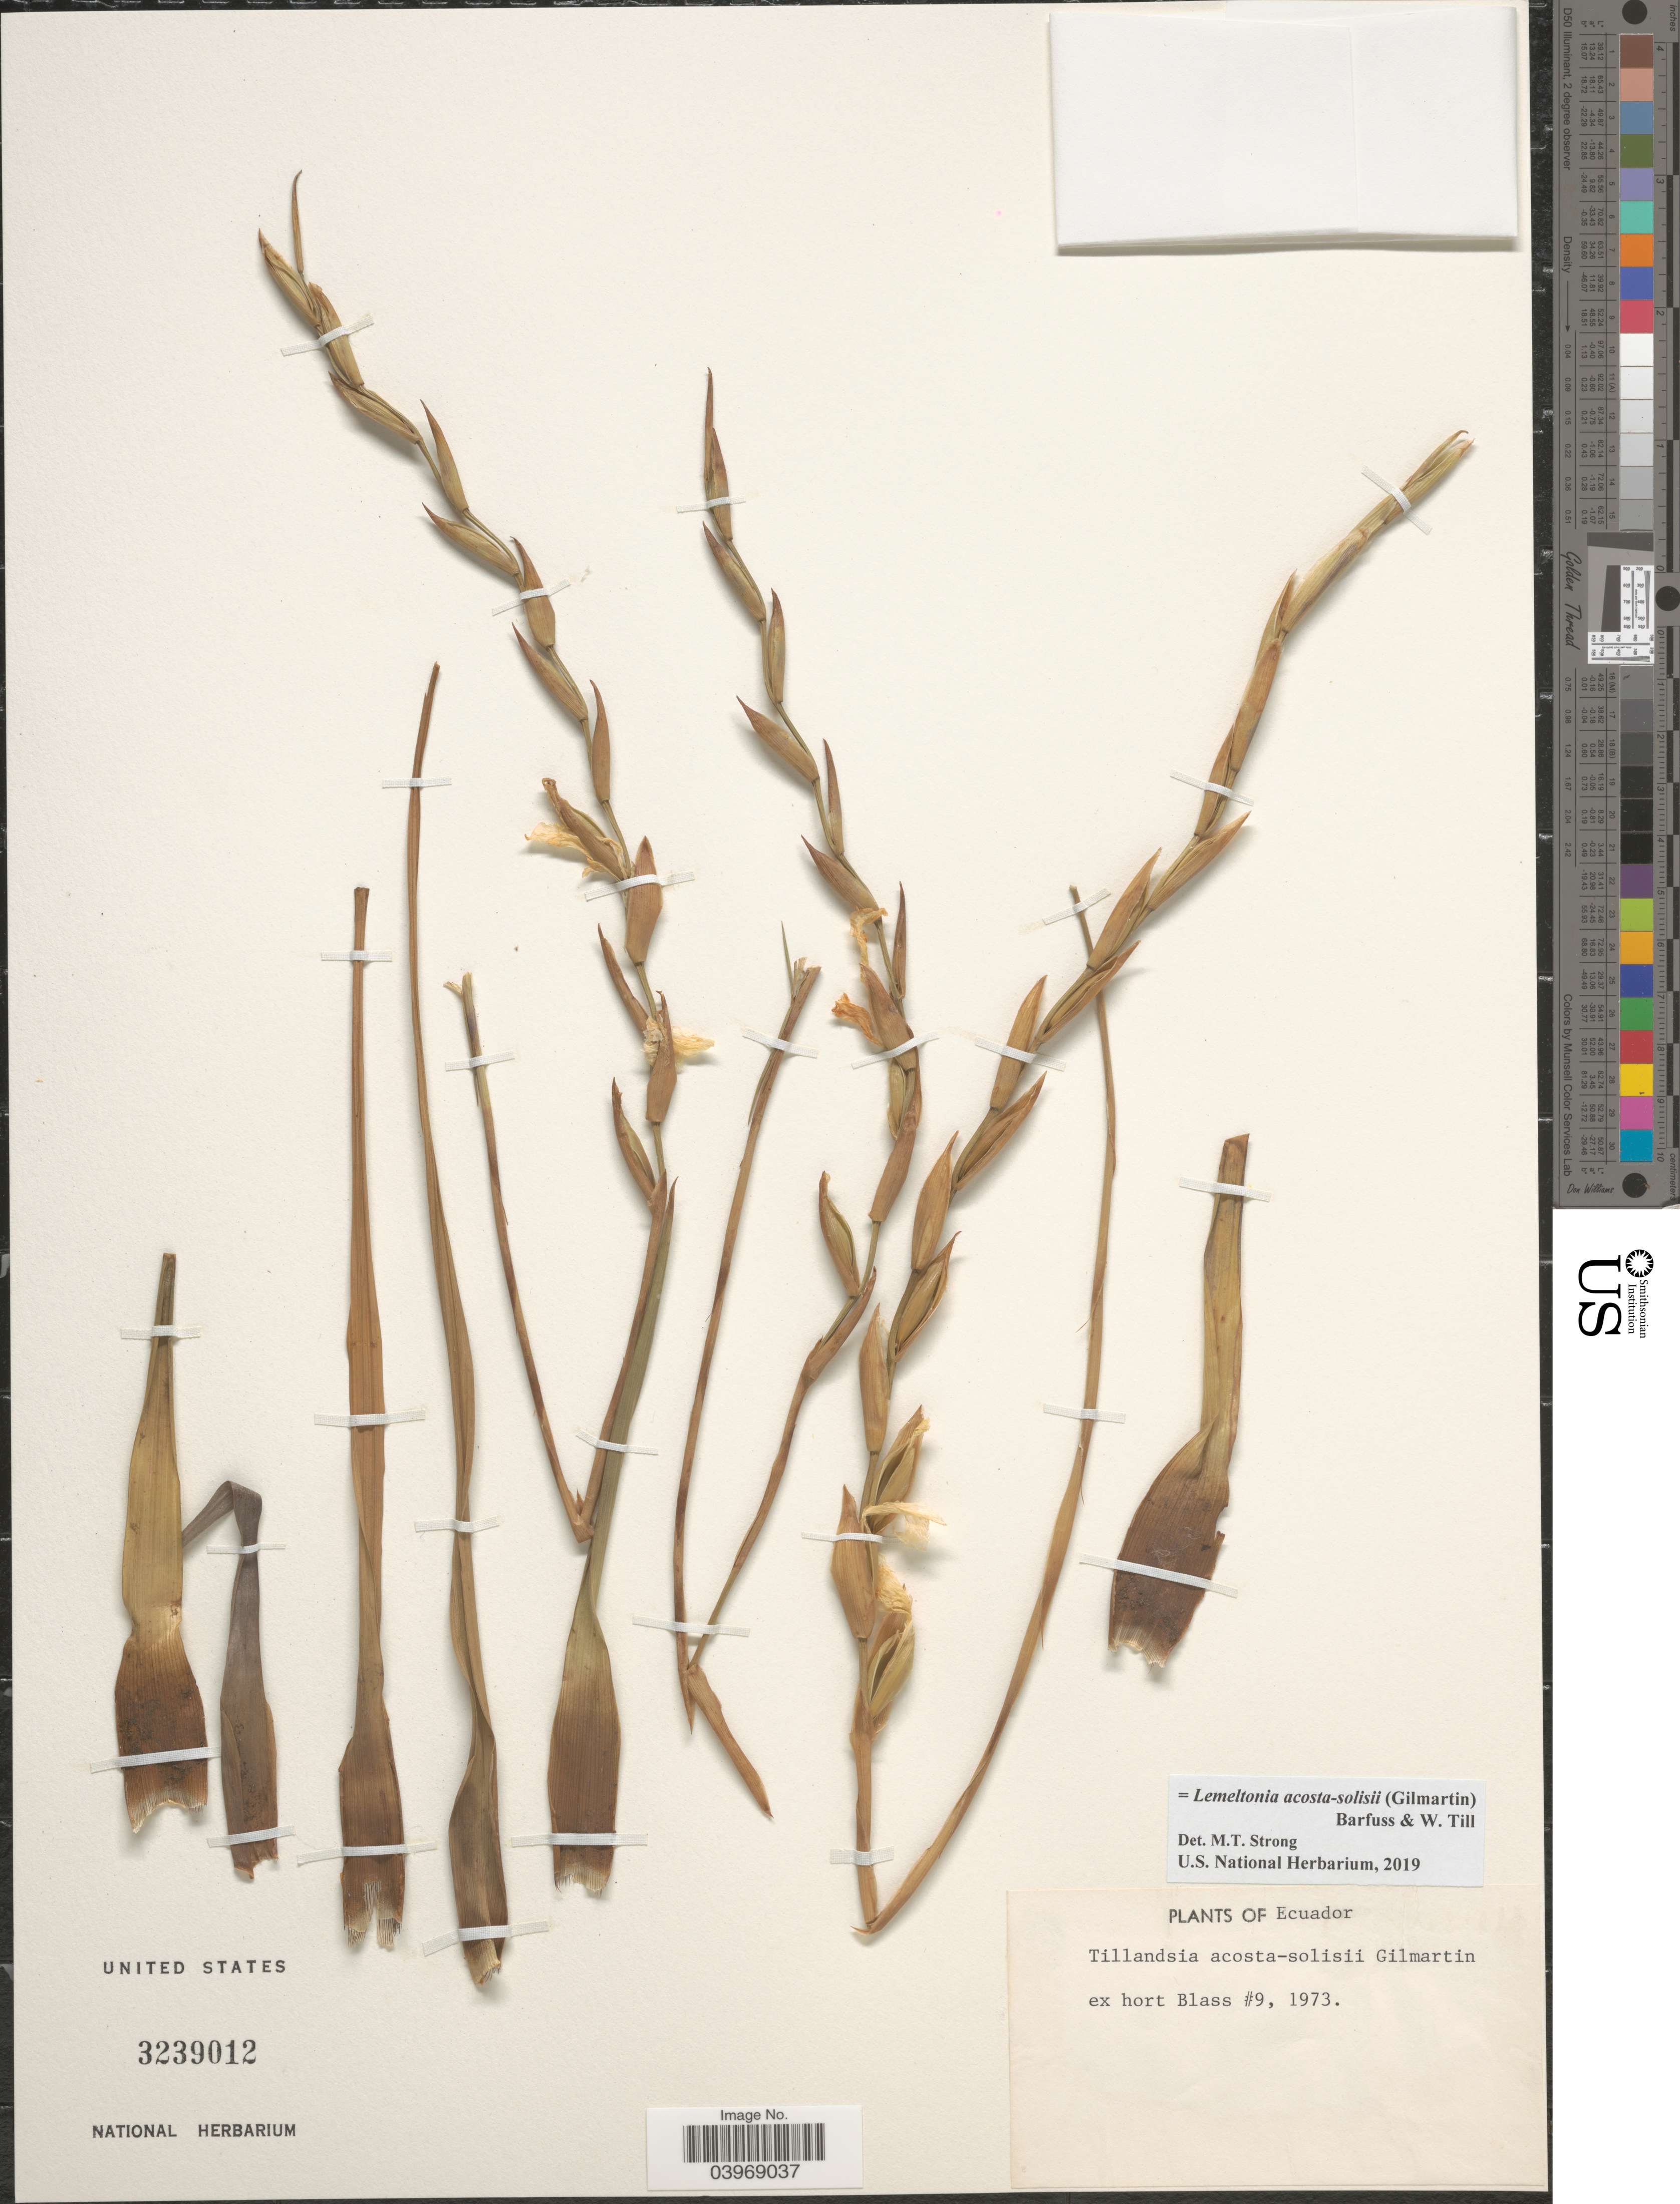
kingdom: Plantae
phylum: Tracheophyta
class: Liliopsida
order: Poales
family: Bromeliaceae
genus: Lemeltonia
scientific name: Lemeltonia acosta-solisii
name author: (Gilmartin) Barfuss & W. Till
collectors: Ex hort Blass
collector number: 9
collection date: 1973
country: Ecuador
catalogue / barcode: US 3239012